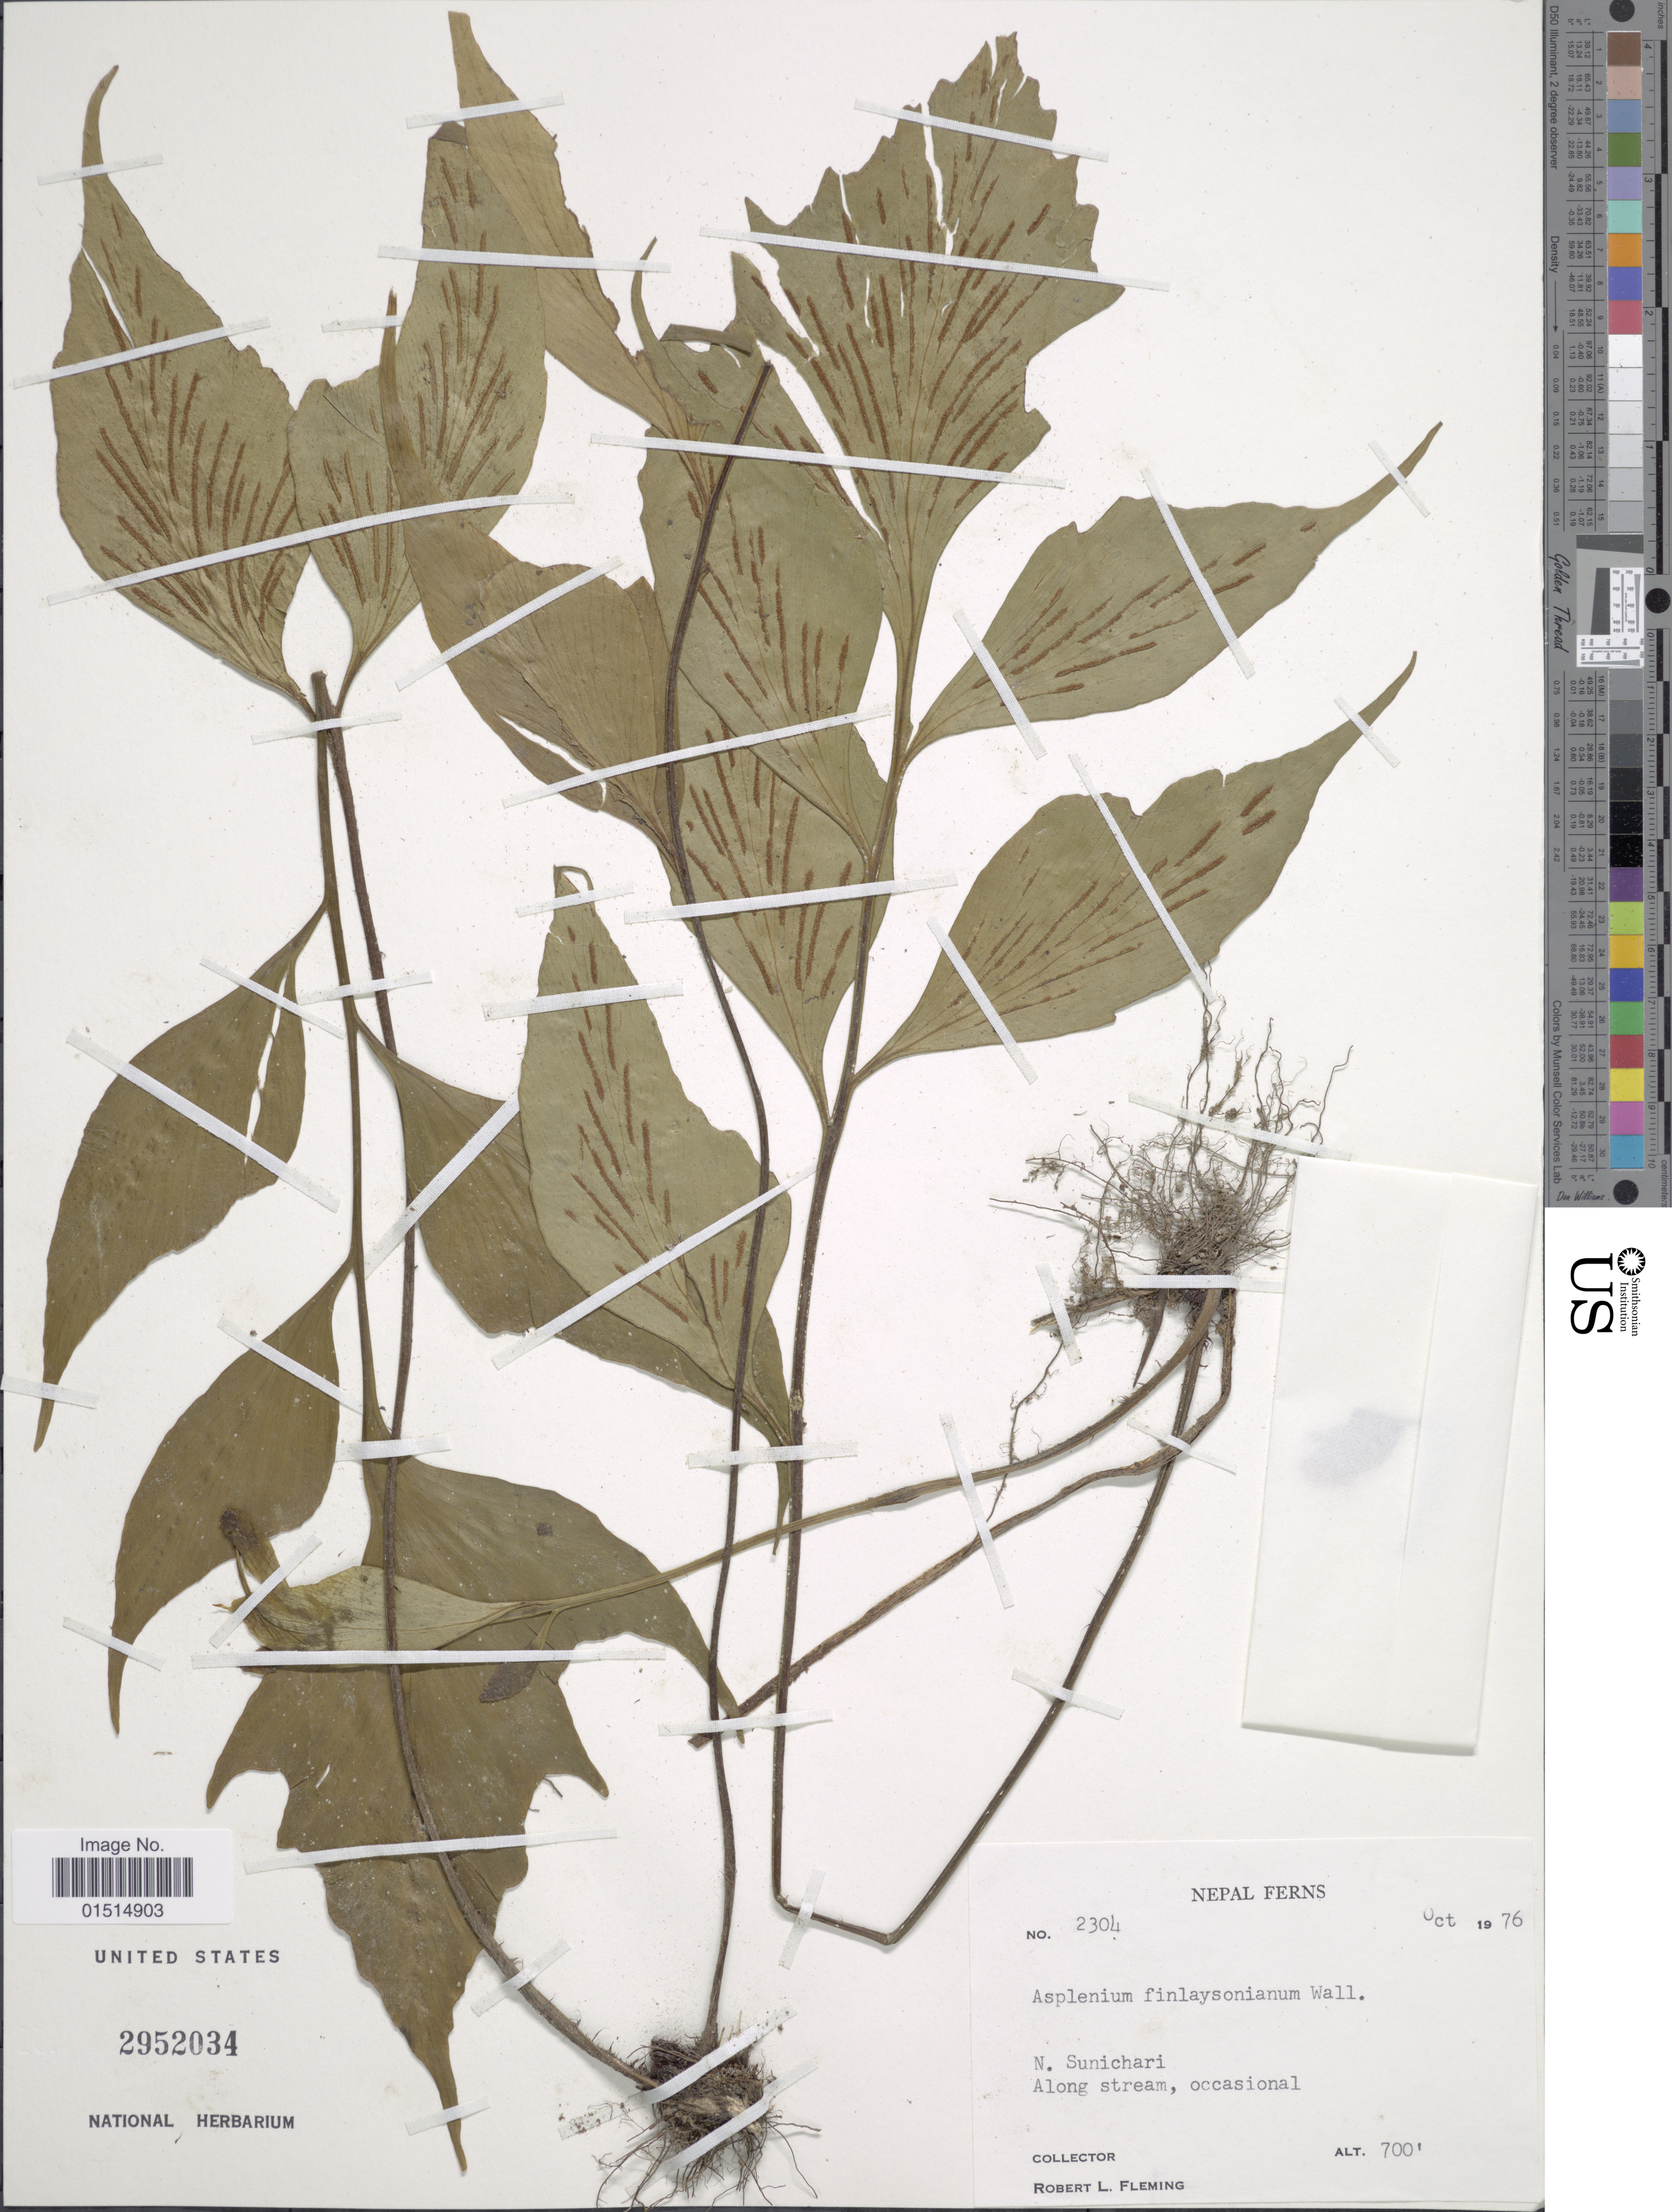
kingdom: Plantae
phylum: Tracheophyta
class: Polypodiopsida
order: Polypodiales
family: Aspleniaceae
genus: Asplenium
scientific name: Asplenium finlaysonianum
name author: Wall. ex Hook.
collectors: R. Fleming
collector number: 2304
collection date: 1976-10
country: Nepal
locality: N. Sunichari, along stream, occasional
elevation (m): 213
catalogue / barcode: US 2952034